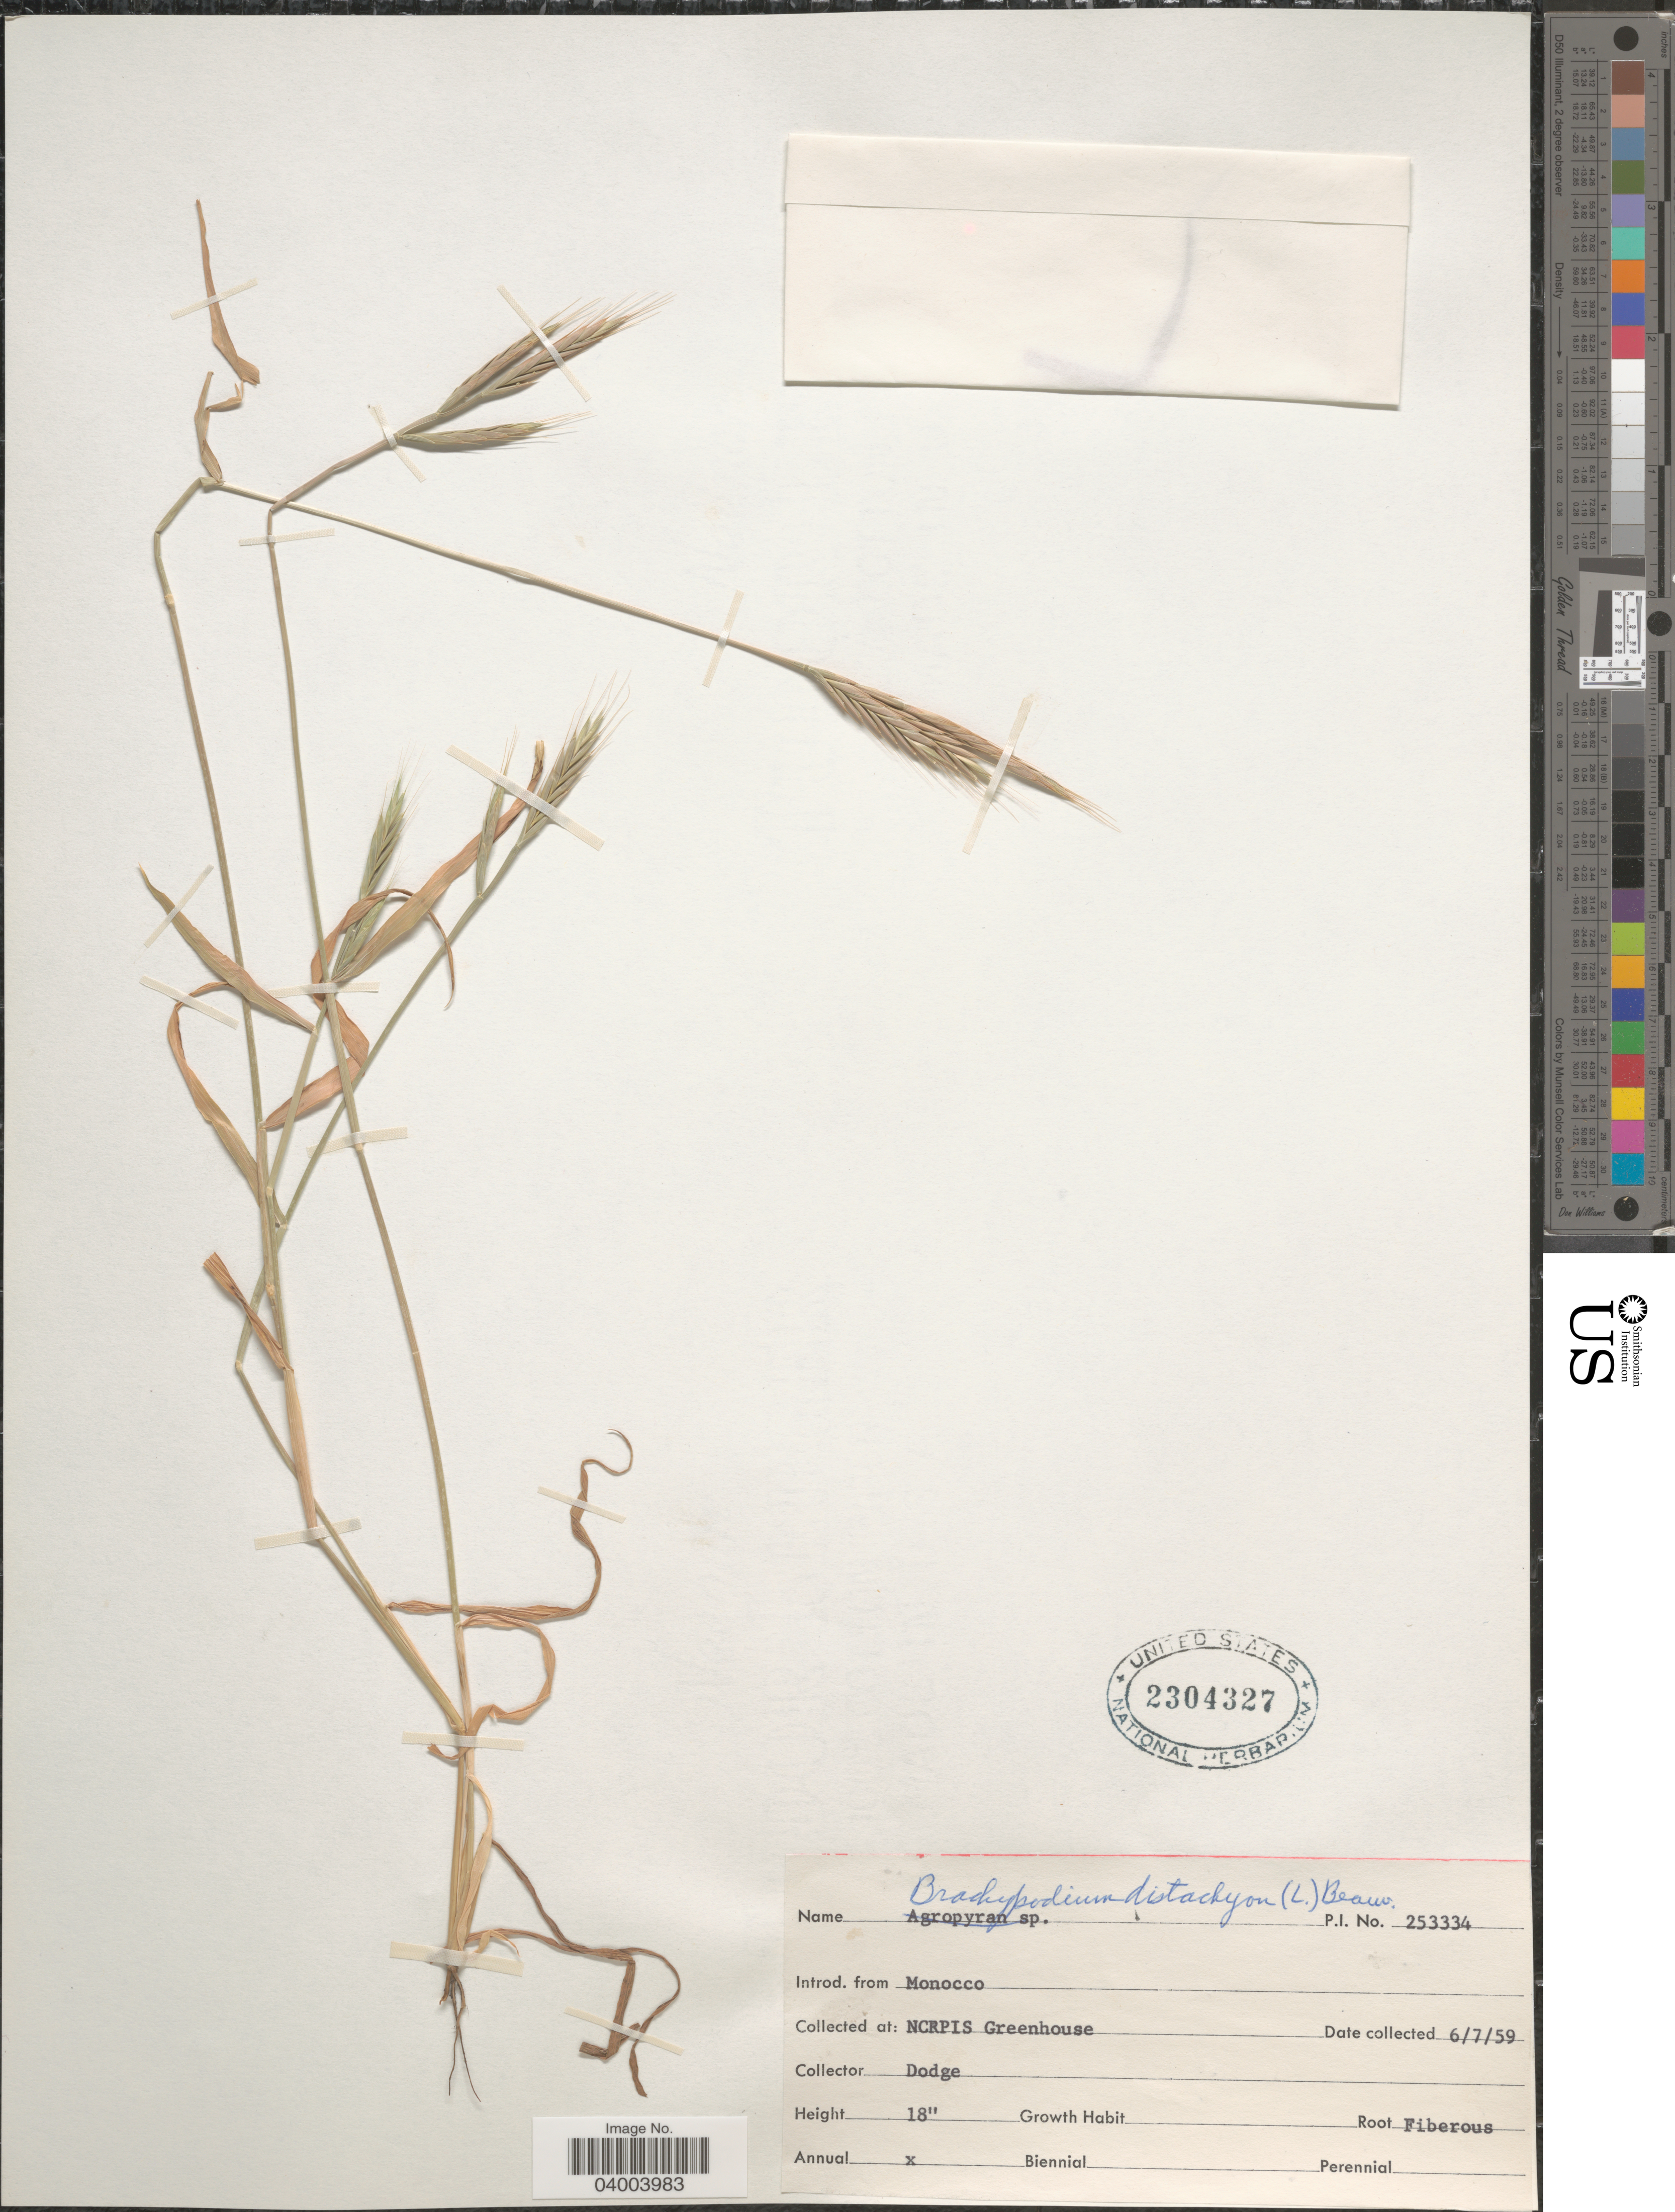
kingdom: Plantae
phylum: Tracheophyta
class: Liliopsida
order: Poales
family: Poaceae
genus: Brachypodium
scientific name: Brachypodium distachyon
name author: (L.) P. Beauv.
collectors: -. Dodge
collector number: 253334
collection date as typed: Transcribed d/m/y: 6/7/59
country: United States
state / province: Iowa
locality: NCRPIS Greenhouse.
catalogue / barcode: US 2304327